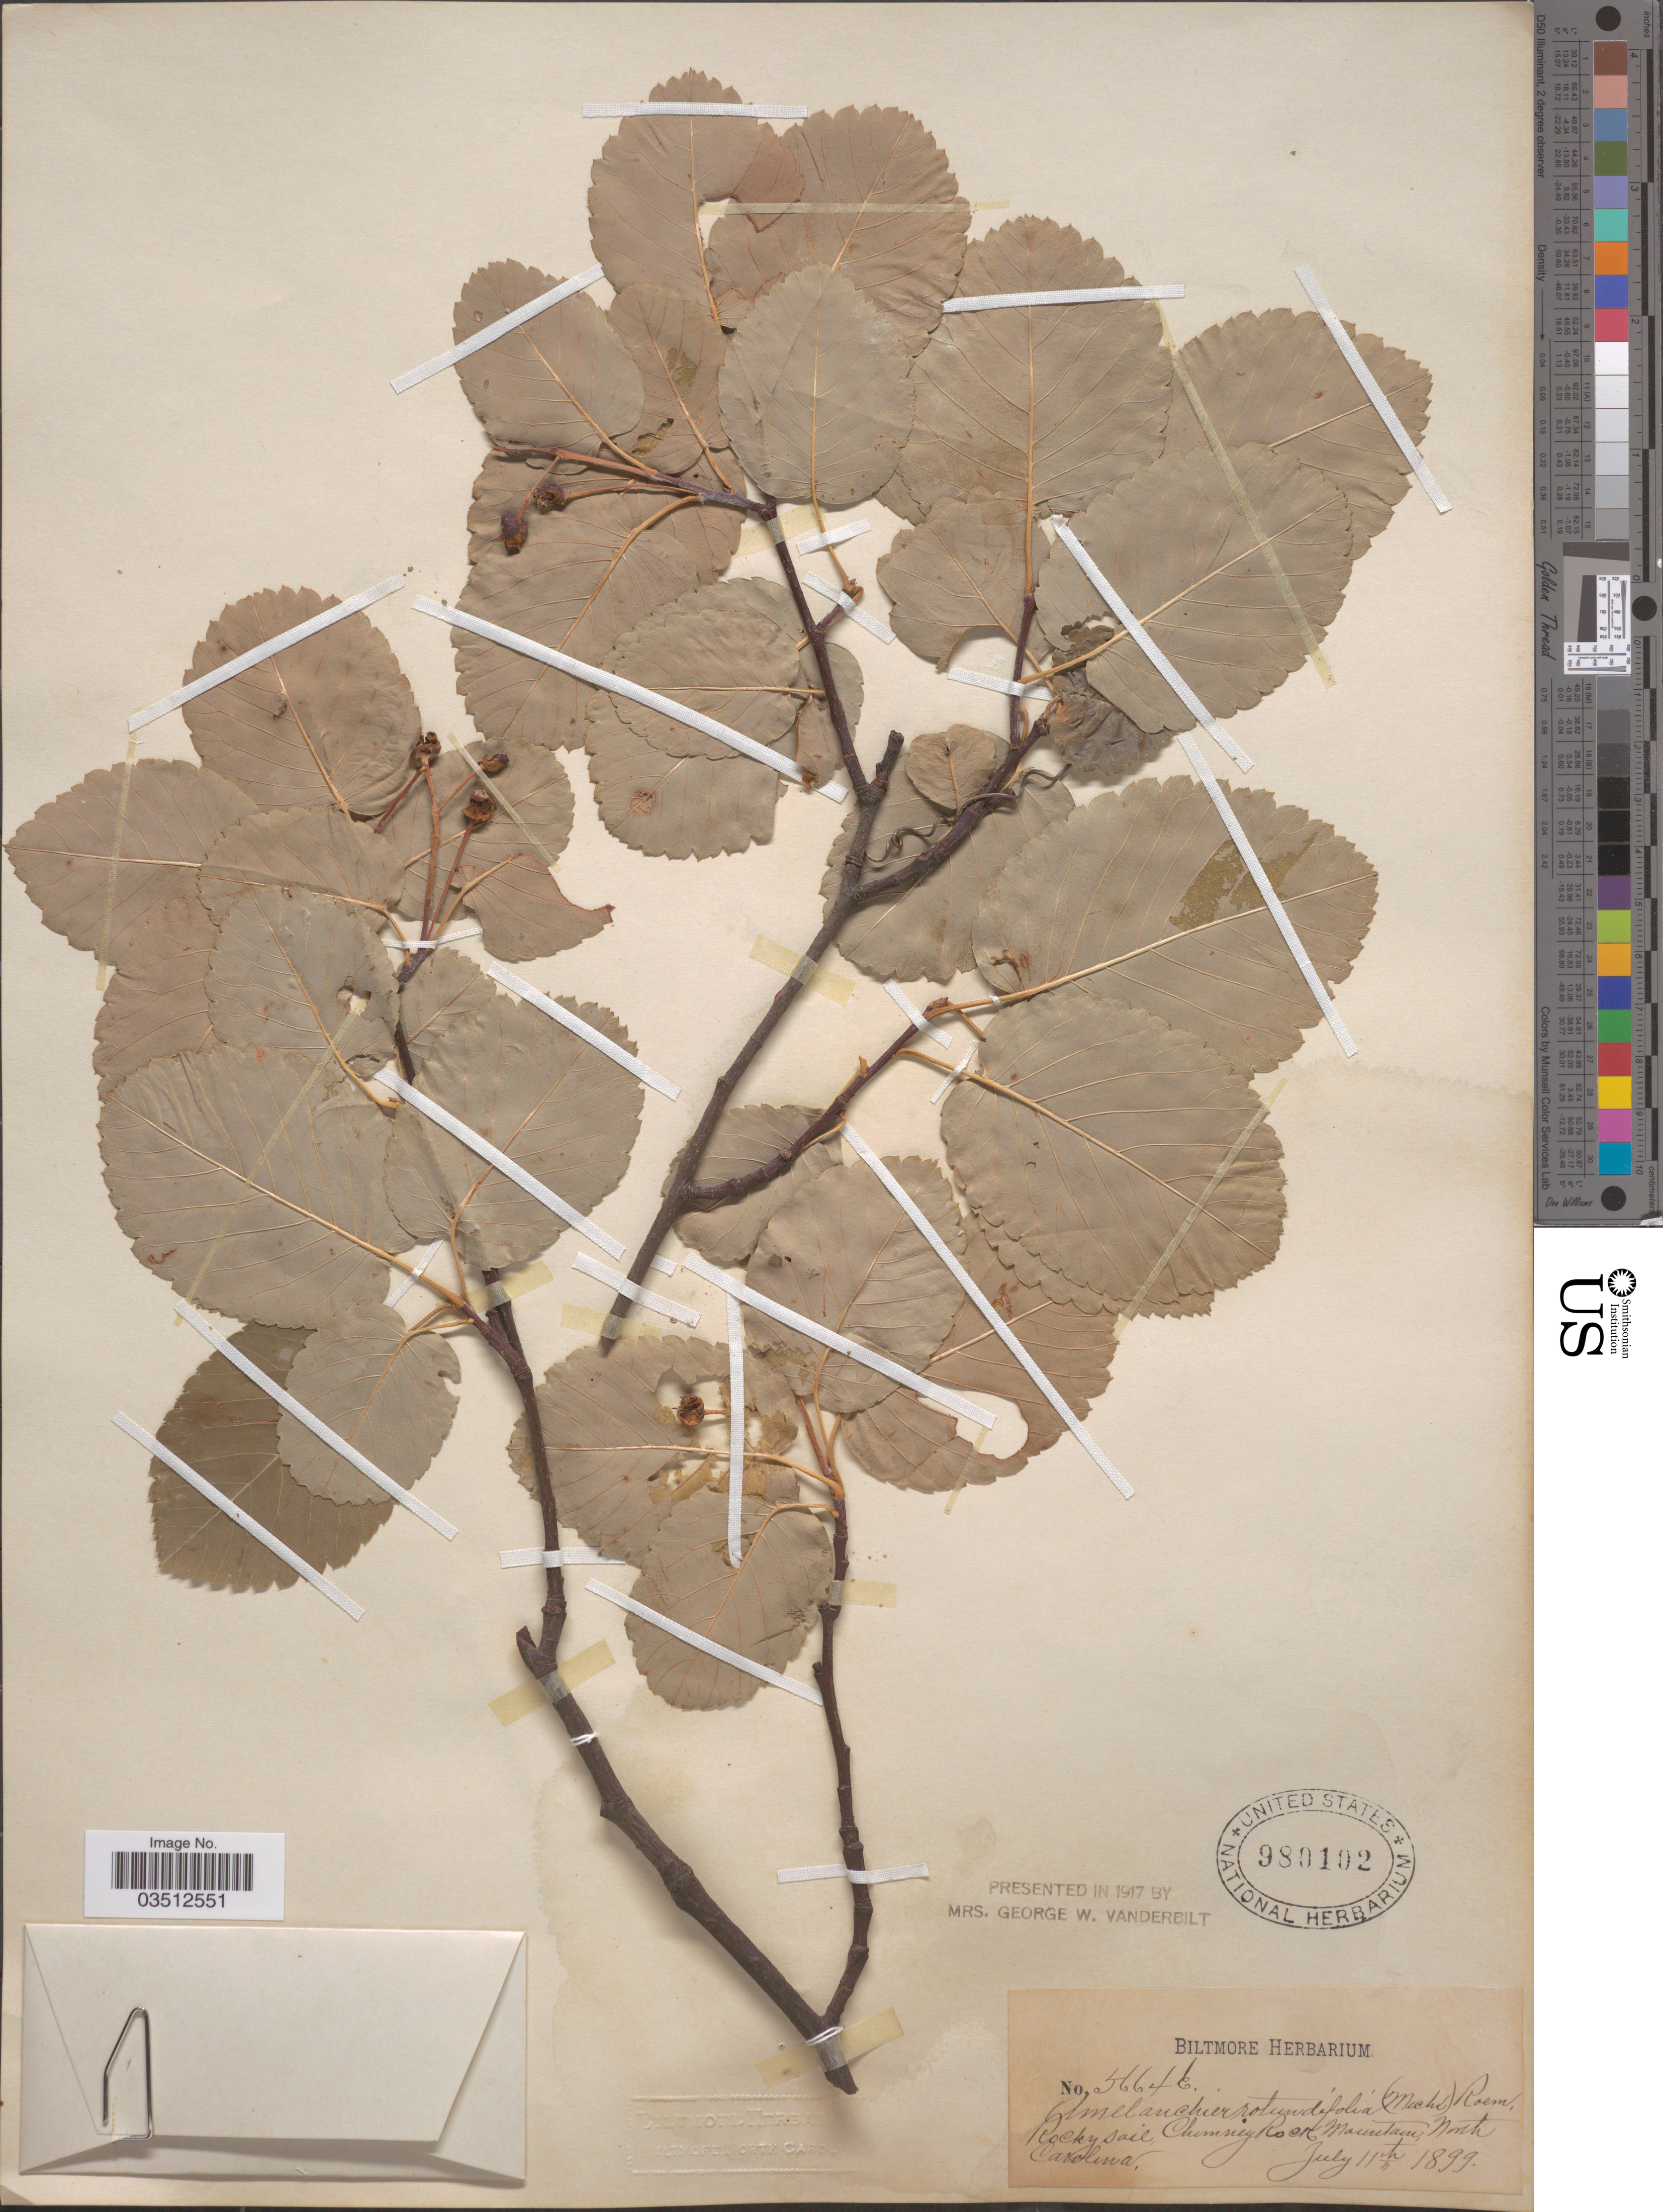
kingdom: Plantae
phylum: Tracheophyta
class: Magnoliopsida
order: Rosales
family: Rosaceae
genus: Amelanchier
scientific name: Amelanchier rotundifolia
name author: Dum. Cours.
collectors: ex herb. Biltmore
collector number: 5664c*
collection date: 1899-07-11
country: United States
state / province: North Carolina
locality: Rocky sail, Chimney Rock Mountain.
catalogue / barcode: US 980102